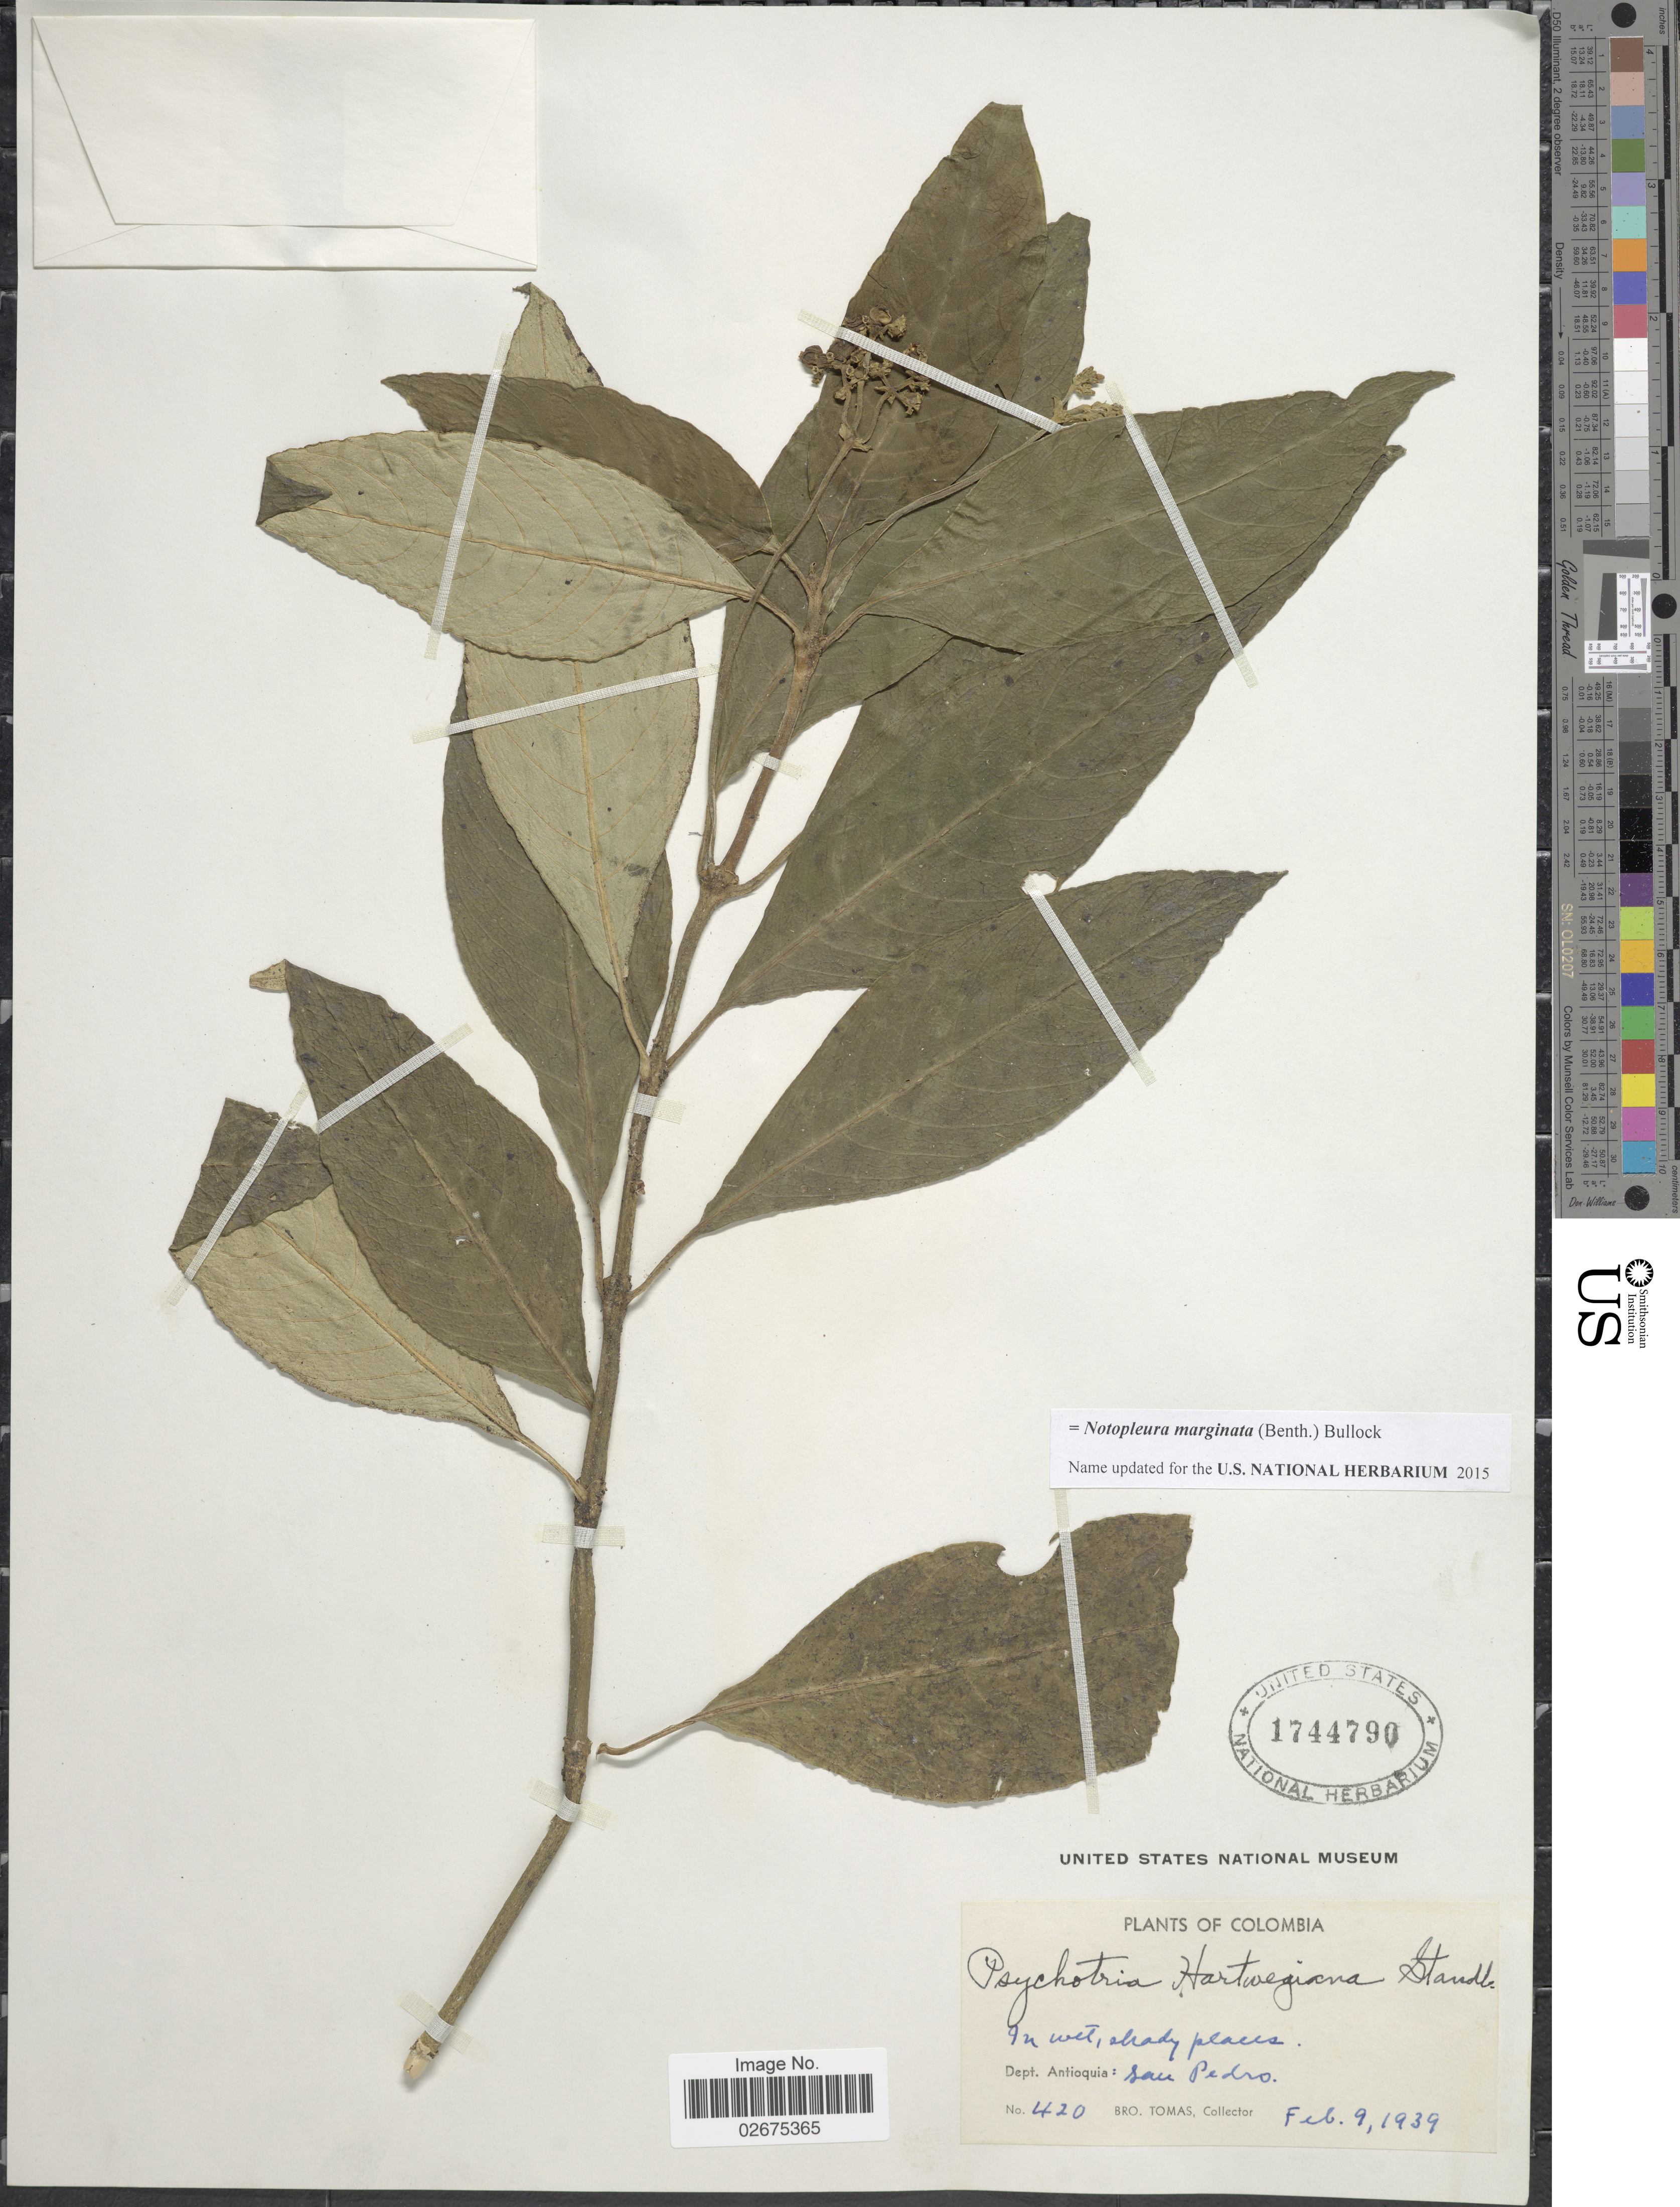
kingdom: Plantae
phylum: Tracheophyta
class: Magnoliopsida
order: Gentianales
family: Rubiaceae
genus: Notopleura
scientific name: Notopleura marginata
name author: (Benth.) Bullock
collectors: B. Tomas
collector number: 420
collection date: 1939-02-09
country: Colombia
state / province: Antioquia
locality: Dept. Antioquia: San Pedro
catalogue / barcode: US 1744790